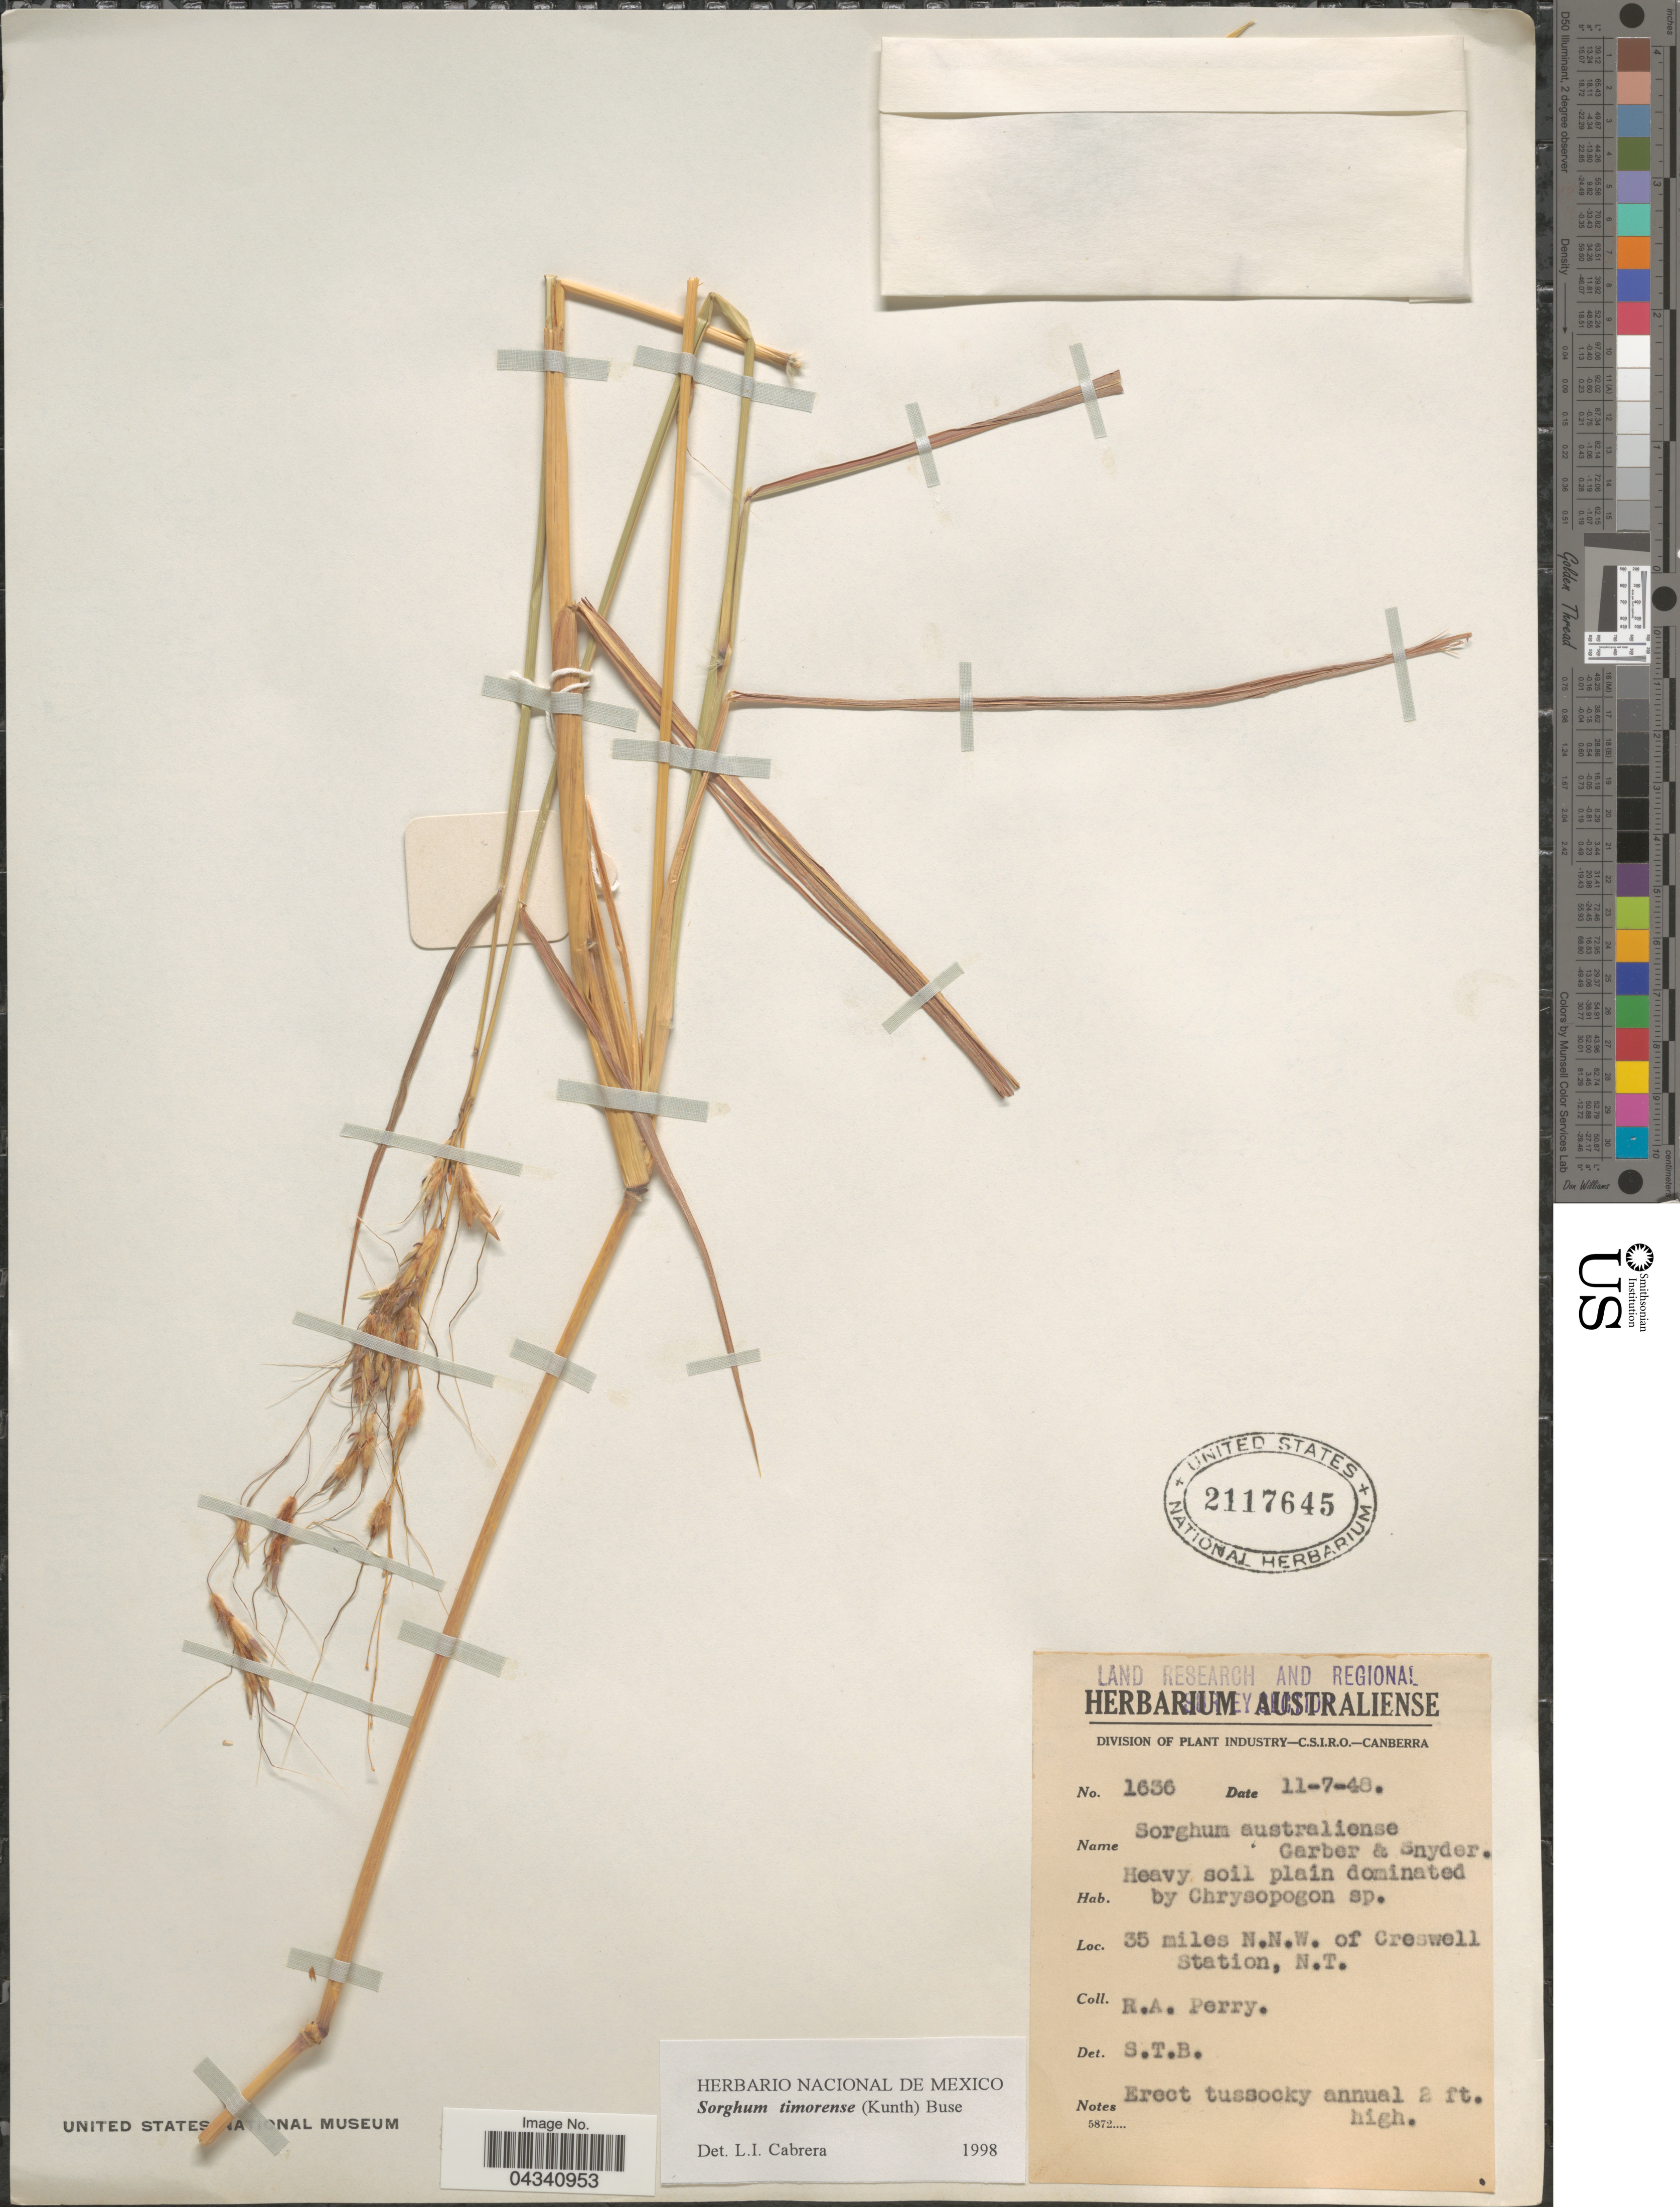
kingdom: Plantae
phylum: Tracheophyta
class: Liliopsida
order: Poales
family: Poaceae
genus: Sorghum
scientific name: Sorghum timorense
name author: (Kunth) Büse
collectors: Perry, R. A.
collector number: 1636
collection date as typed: Transcribed d/m/y: 11/7/48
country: Australia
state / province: Northern Territory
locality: Land Research and Regional Survey Section. 35 miles N.N.W. of Creswell Station.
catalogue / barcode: US 2117645